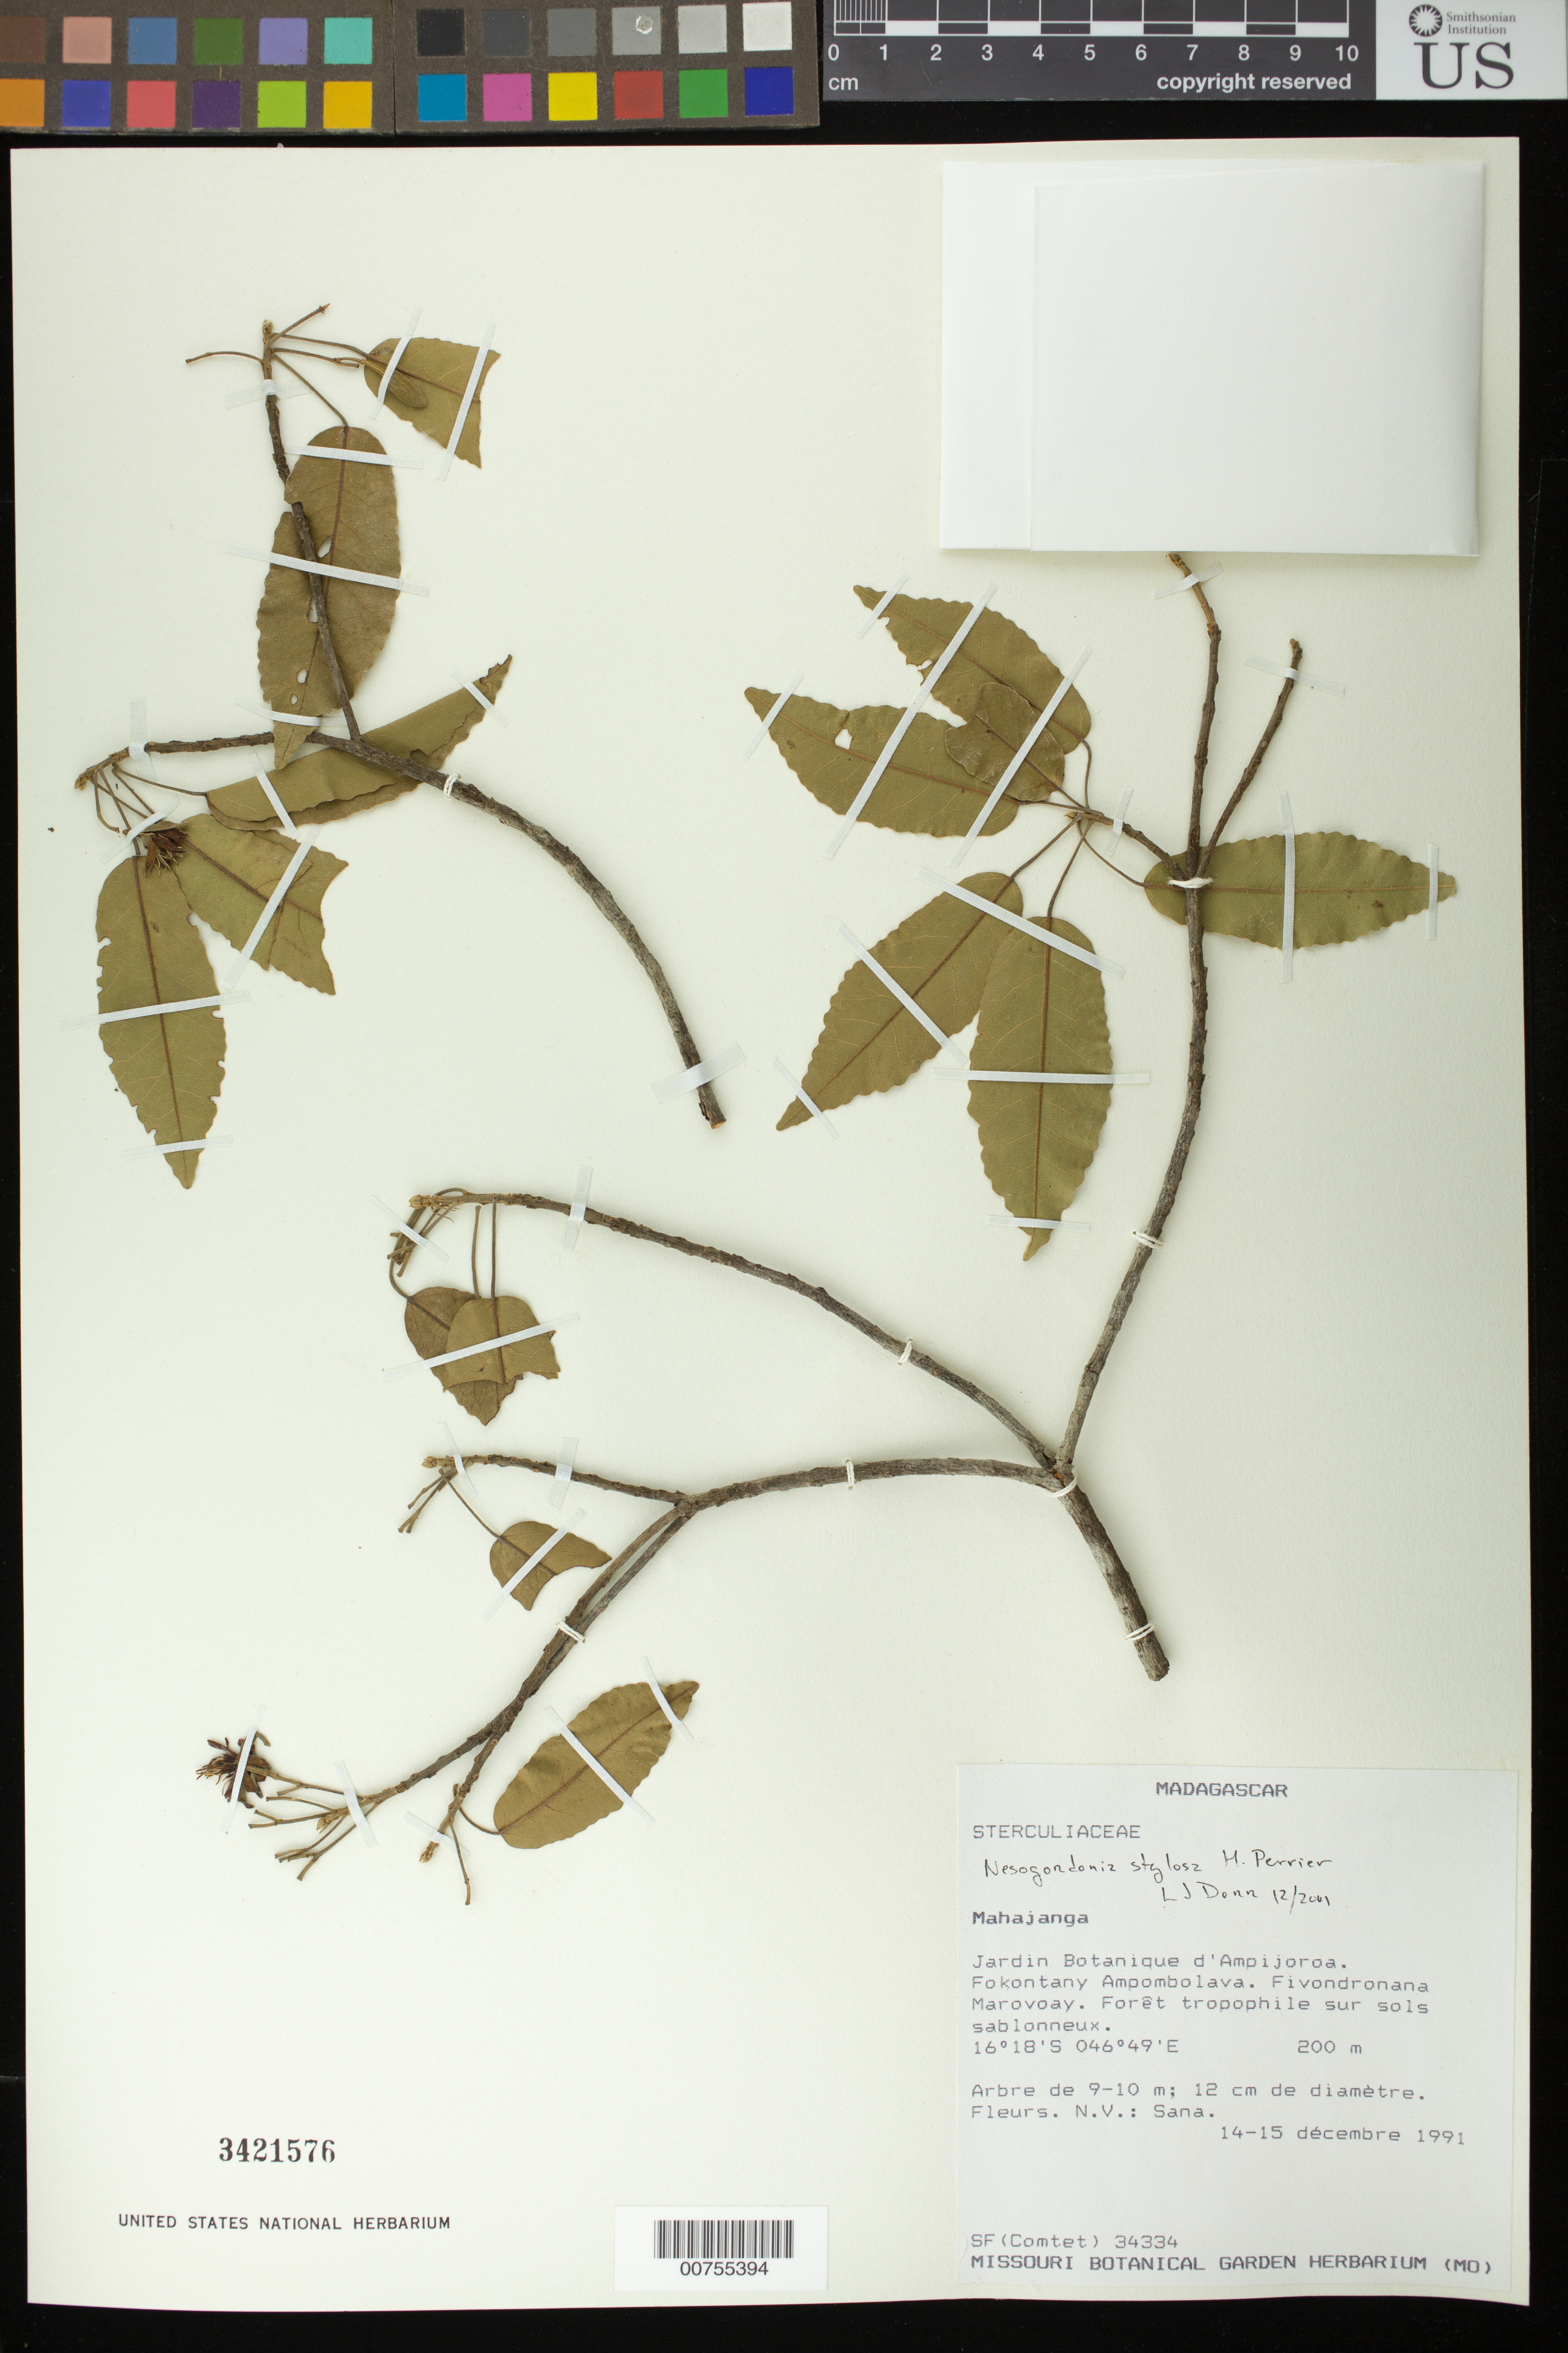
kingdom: Plantae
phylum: Tracheophyta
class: Magnoliopsida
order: Malvales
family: Malvaceae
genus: Nesogordonia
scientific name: Nesogordonia stylosa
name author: H. Perrier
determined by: Dorr, L. J., (BOT), Smithsonian Institution - National Museum of Natural History (UNITED STATES)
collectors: SF (Comtet)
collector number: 34334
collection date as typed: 14 Dec 1991 to 15 Dec 1991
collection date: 1991-12-14/1991-12-15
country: Madagascar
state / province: Boeny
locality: Jardin Botanique d'Ampijoroa. Fokontany Ampombolava. Fivondronana Marovoay.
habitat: Forêt tropophile sur sols sablonneux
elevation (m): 200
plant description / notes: Common name: Sana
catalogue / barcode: US 3421576